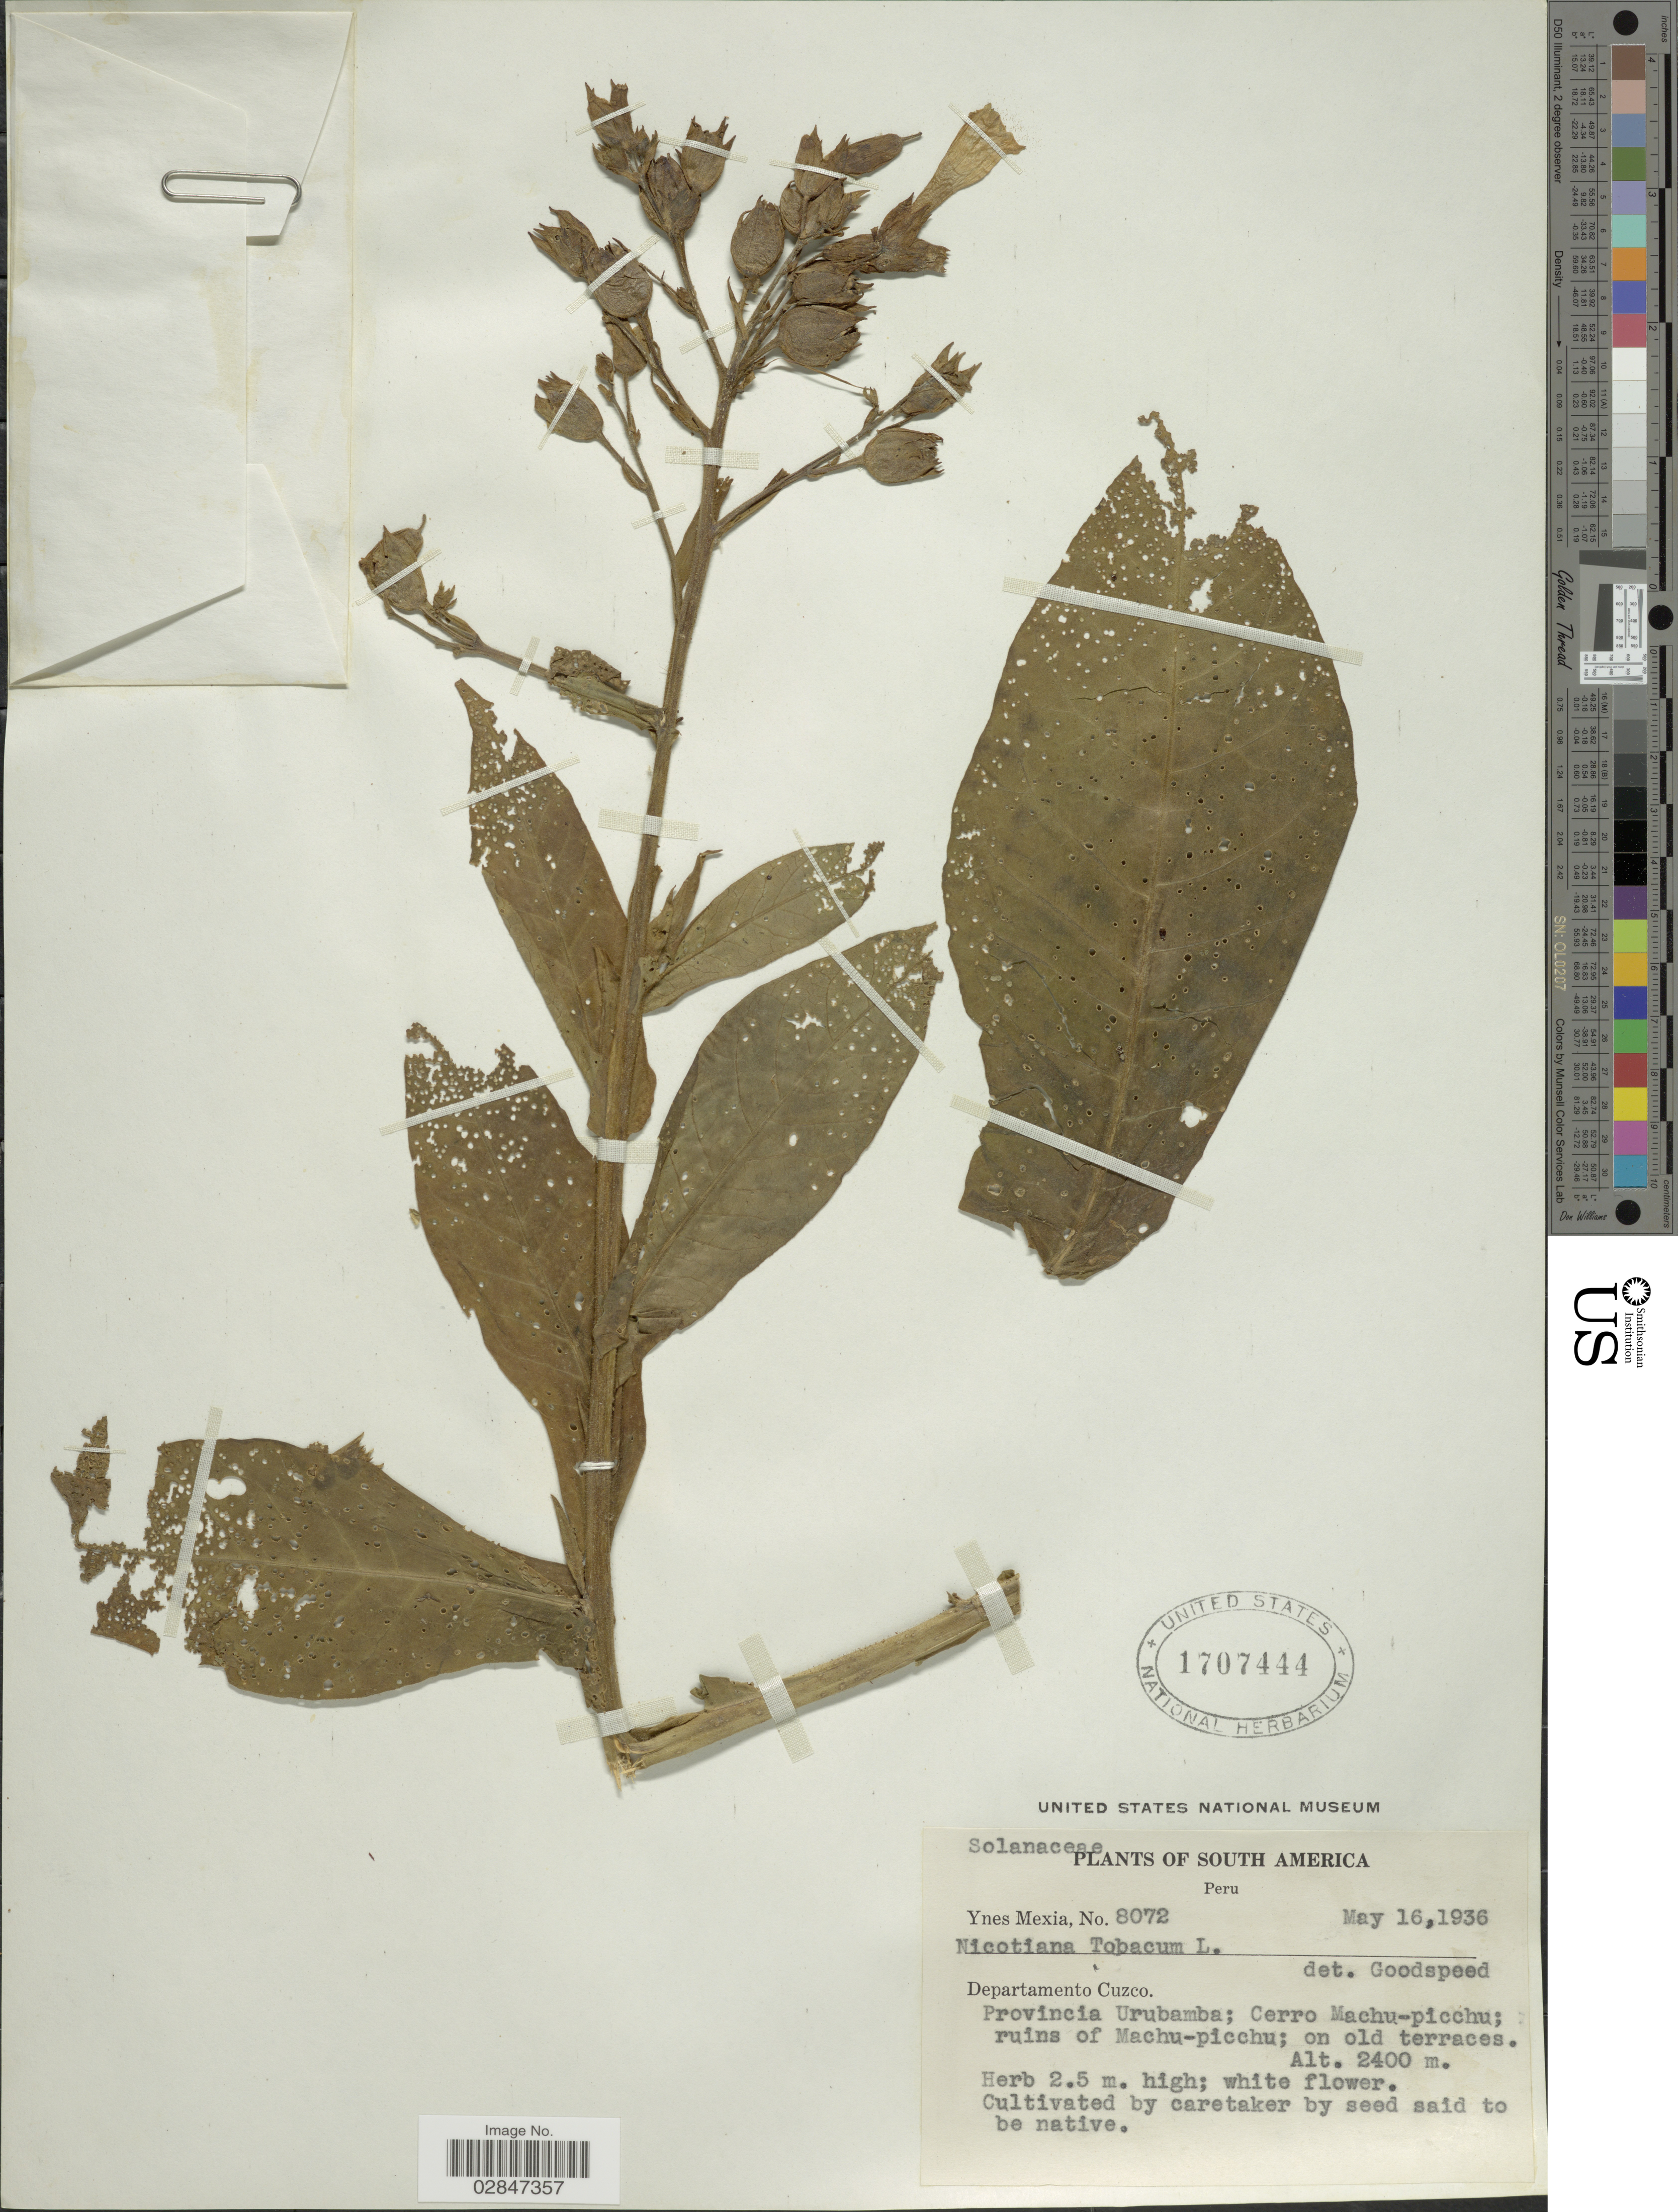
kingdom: Plantae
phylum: Tracheophyta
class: Magnoliopsida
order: Solanales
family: Solanaceae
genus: Nicotiana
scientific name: Nicotiana tabacum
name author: L.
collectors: Y. Mexia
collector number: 8072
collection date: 1936-05-16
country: Peru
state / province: Cusco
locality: Departamento Cuzco, Provincia Urubamba: Cerro Machu-picchu; ruins of Machu-picchu; on old terraces.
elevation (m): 2400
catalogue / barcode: US 1707444